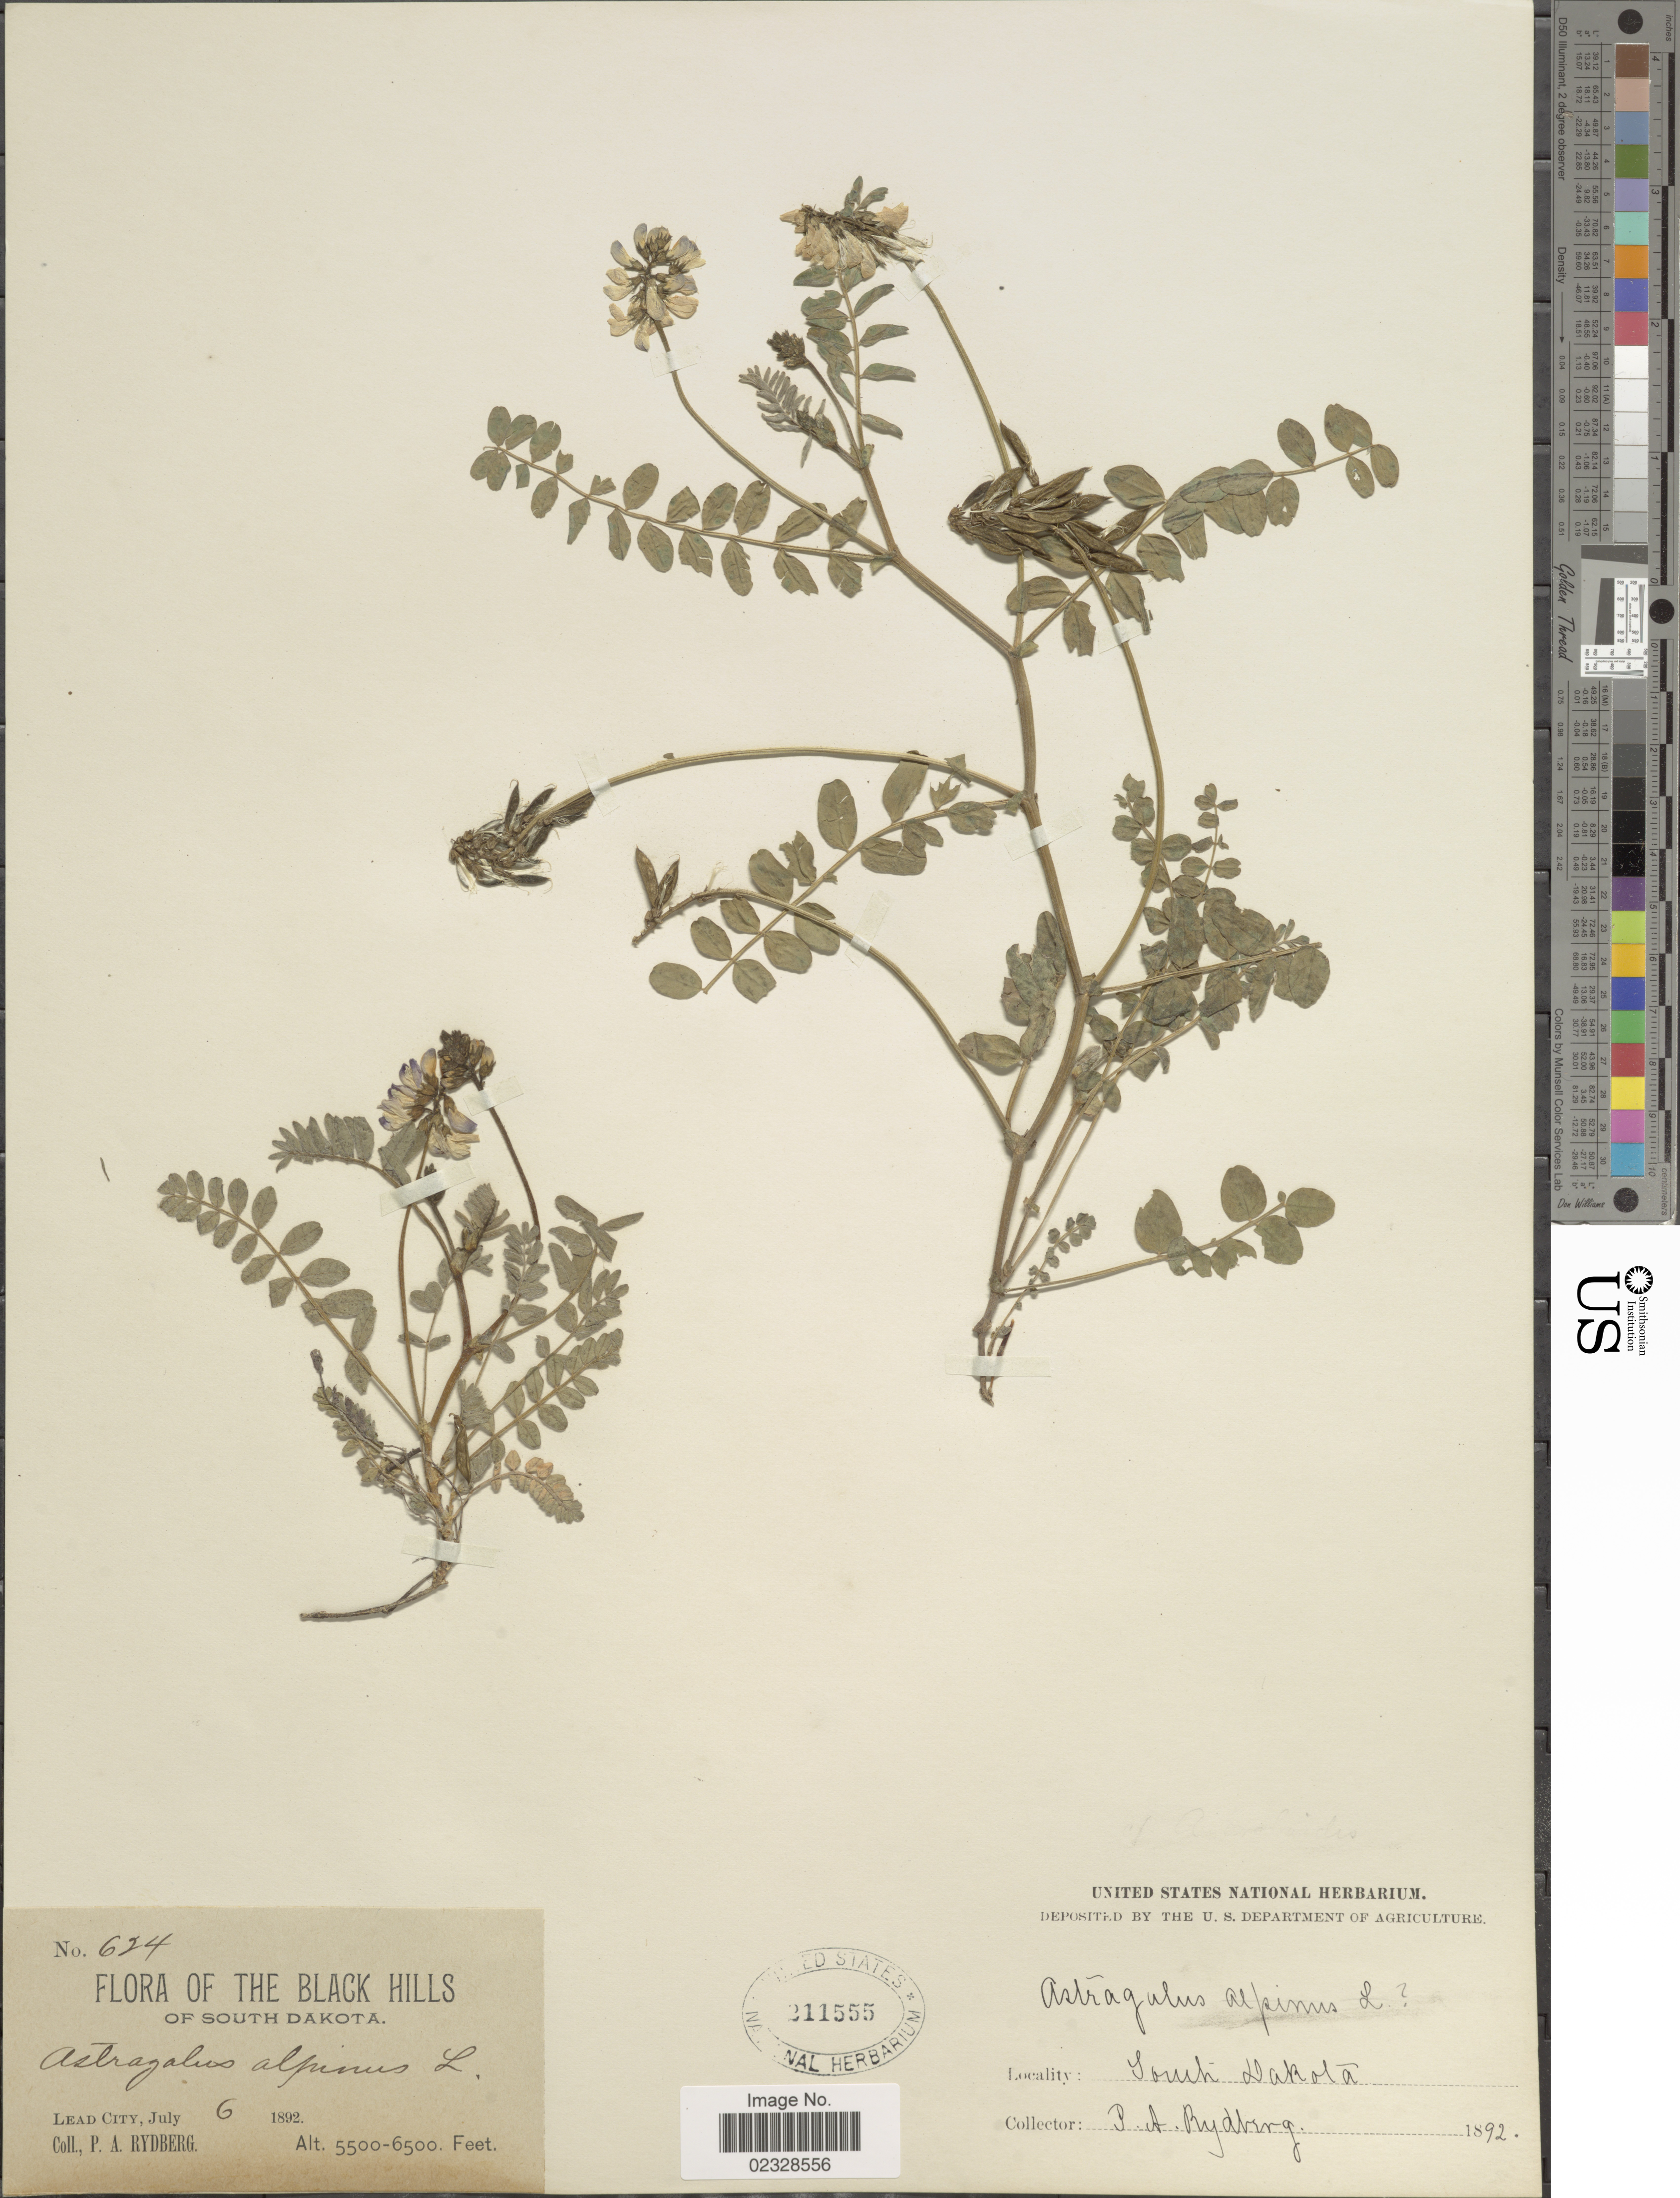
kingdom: Plantae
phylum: Tracheophyta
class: Magnoliopsida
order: Fabales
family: Fabaceae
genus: Astragalus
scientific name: Astragalus alpinus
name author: L.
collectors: P. A. Rydberg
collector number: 624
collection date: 1892-07-06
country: United States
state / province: South Dakota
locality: Black Hills. Lead City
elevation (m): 1676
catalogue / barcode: US 211555